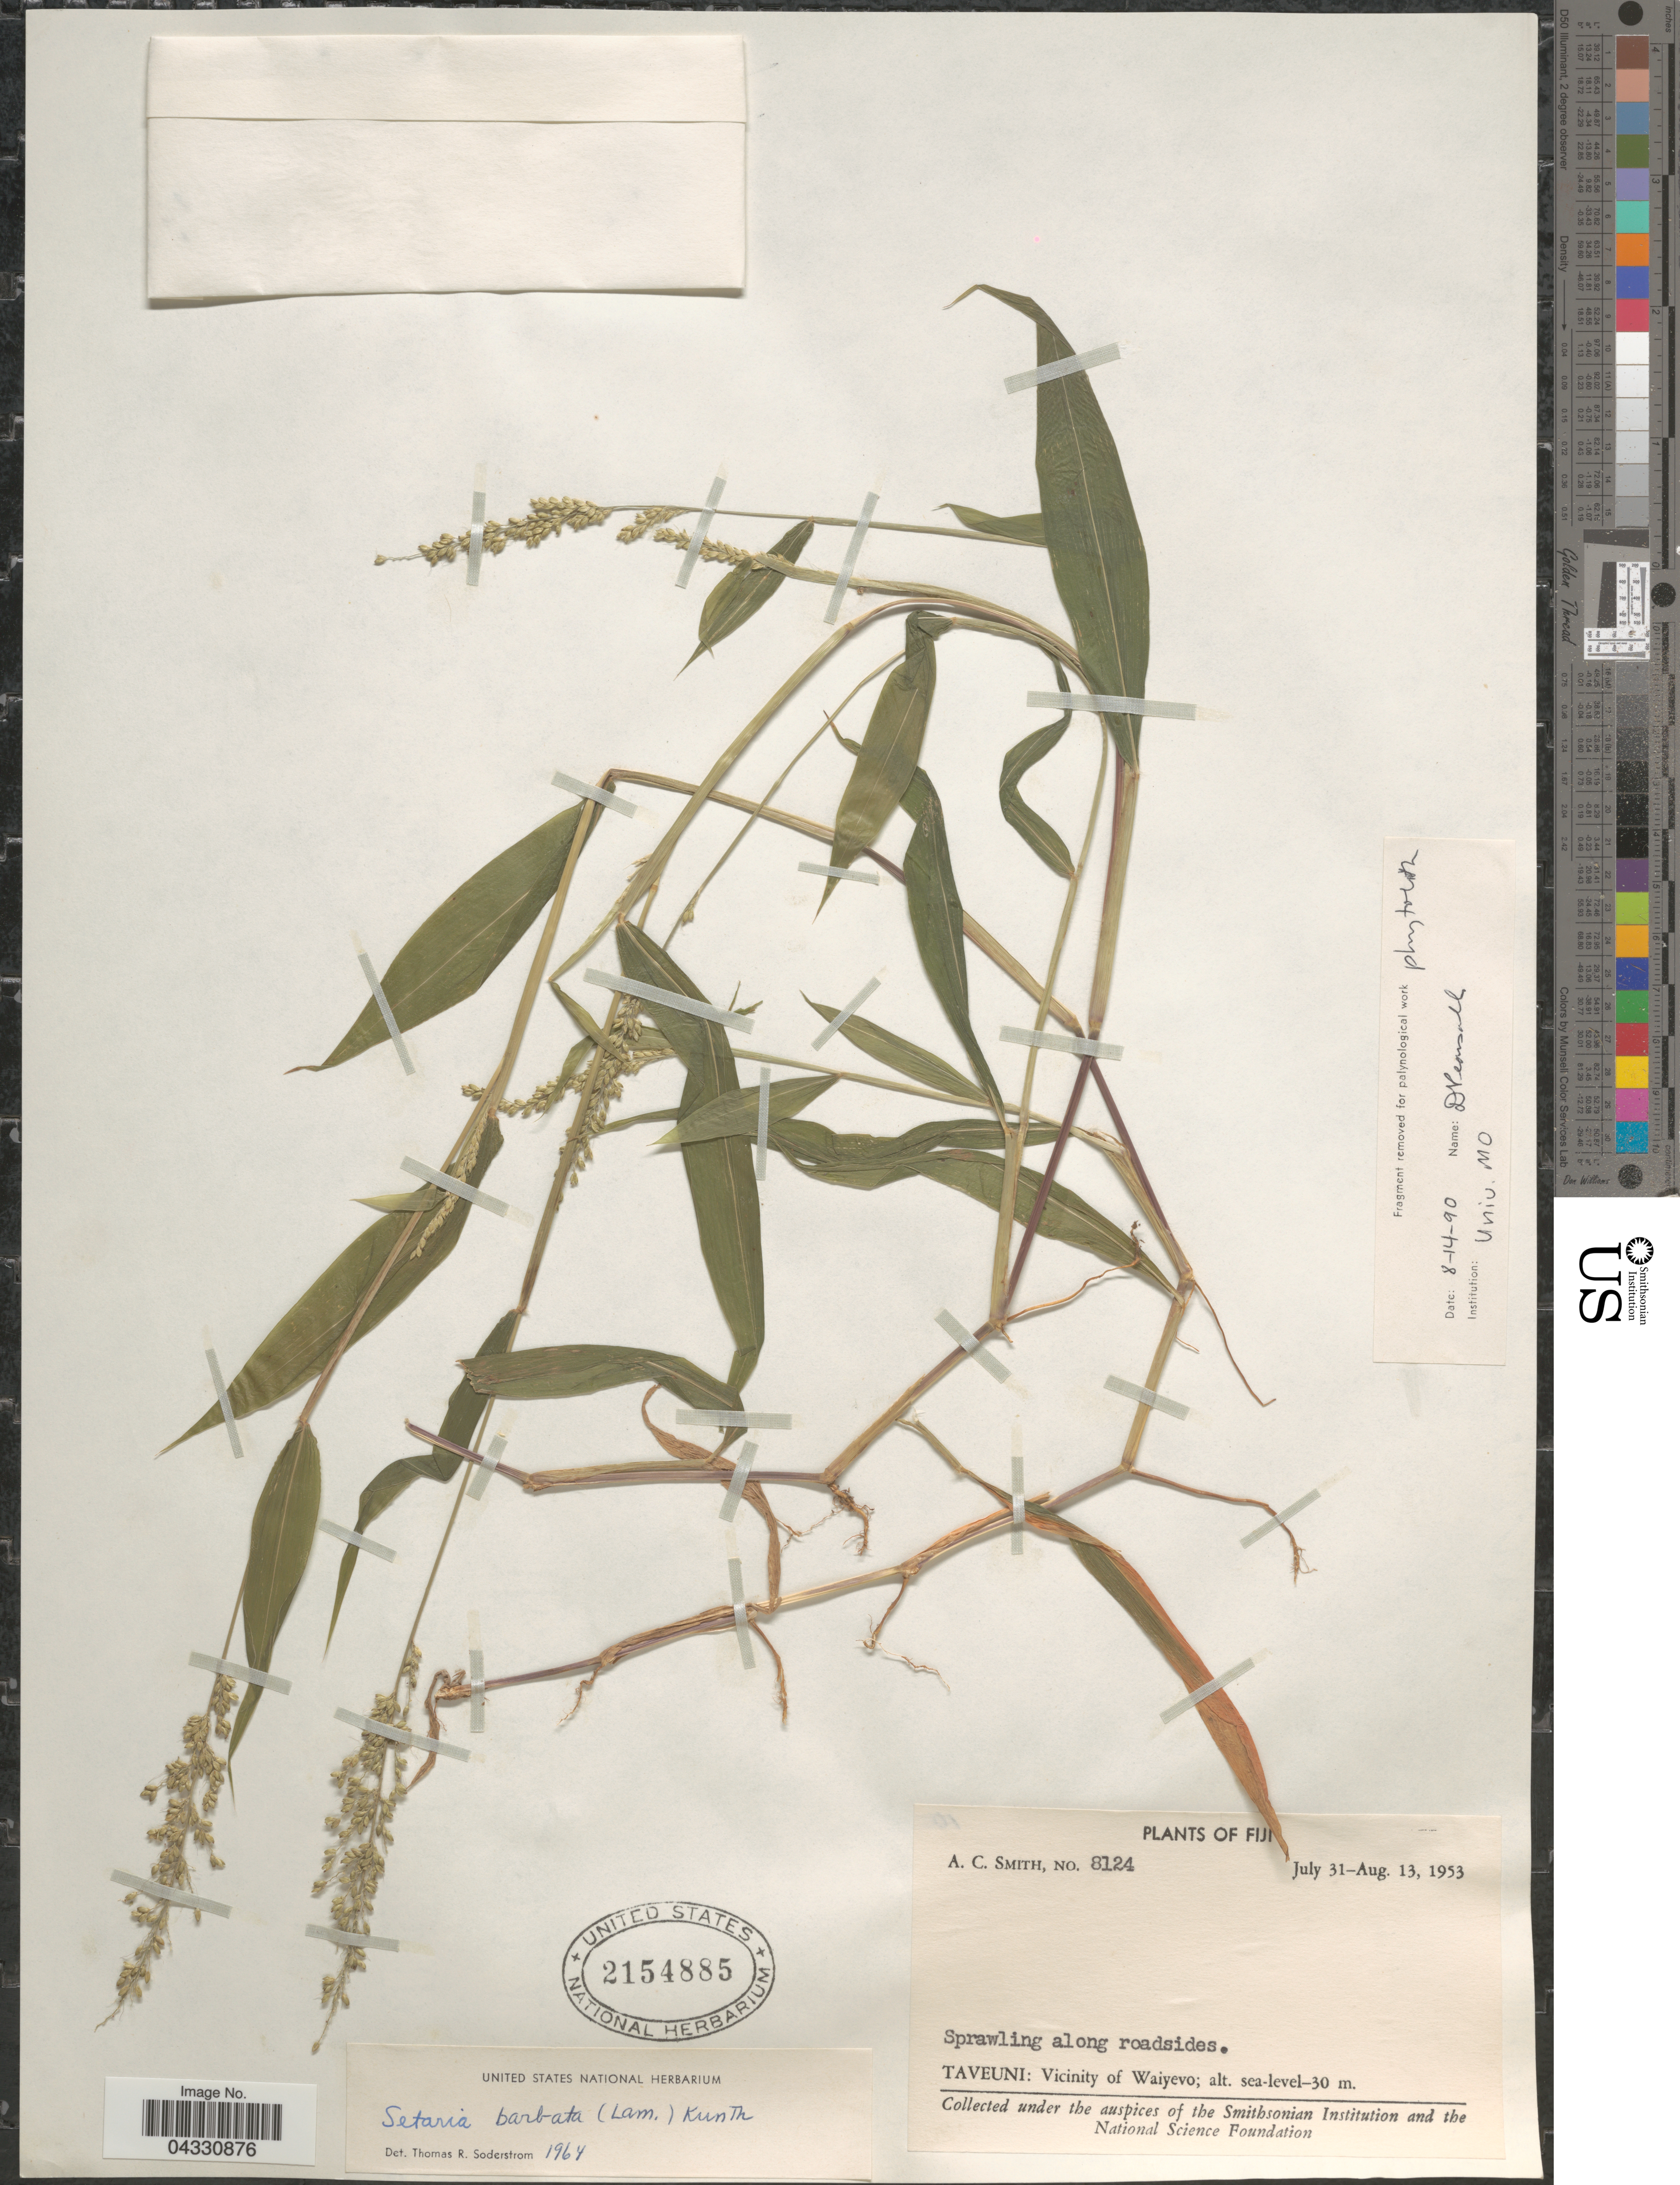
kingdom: Plantae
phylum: Tracheophyta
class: Liliopsida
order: Poales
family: Poaceae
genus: Setaria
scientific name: Setaria barbata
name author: (Lam.) Kunth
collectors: A. C. Smith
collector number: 8124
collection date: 1953-07-31/1953-08-13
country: Fiji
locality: Taveuni: Vicinity of Waiyevo.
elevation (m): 0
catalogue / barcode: US 2154885